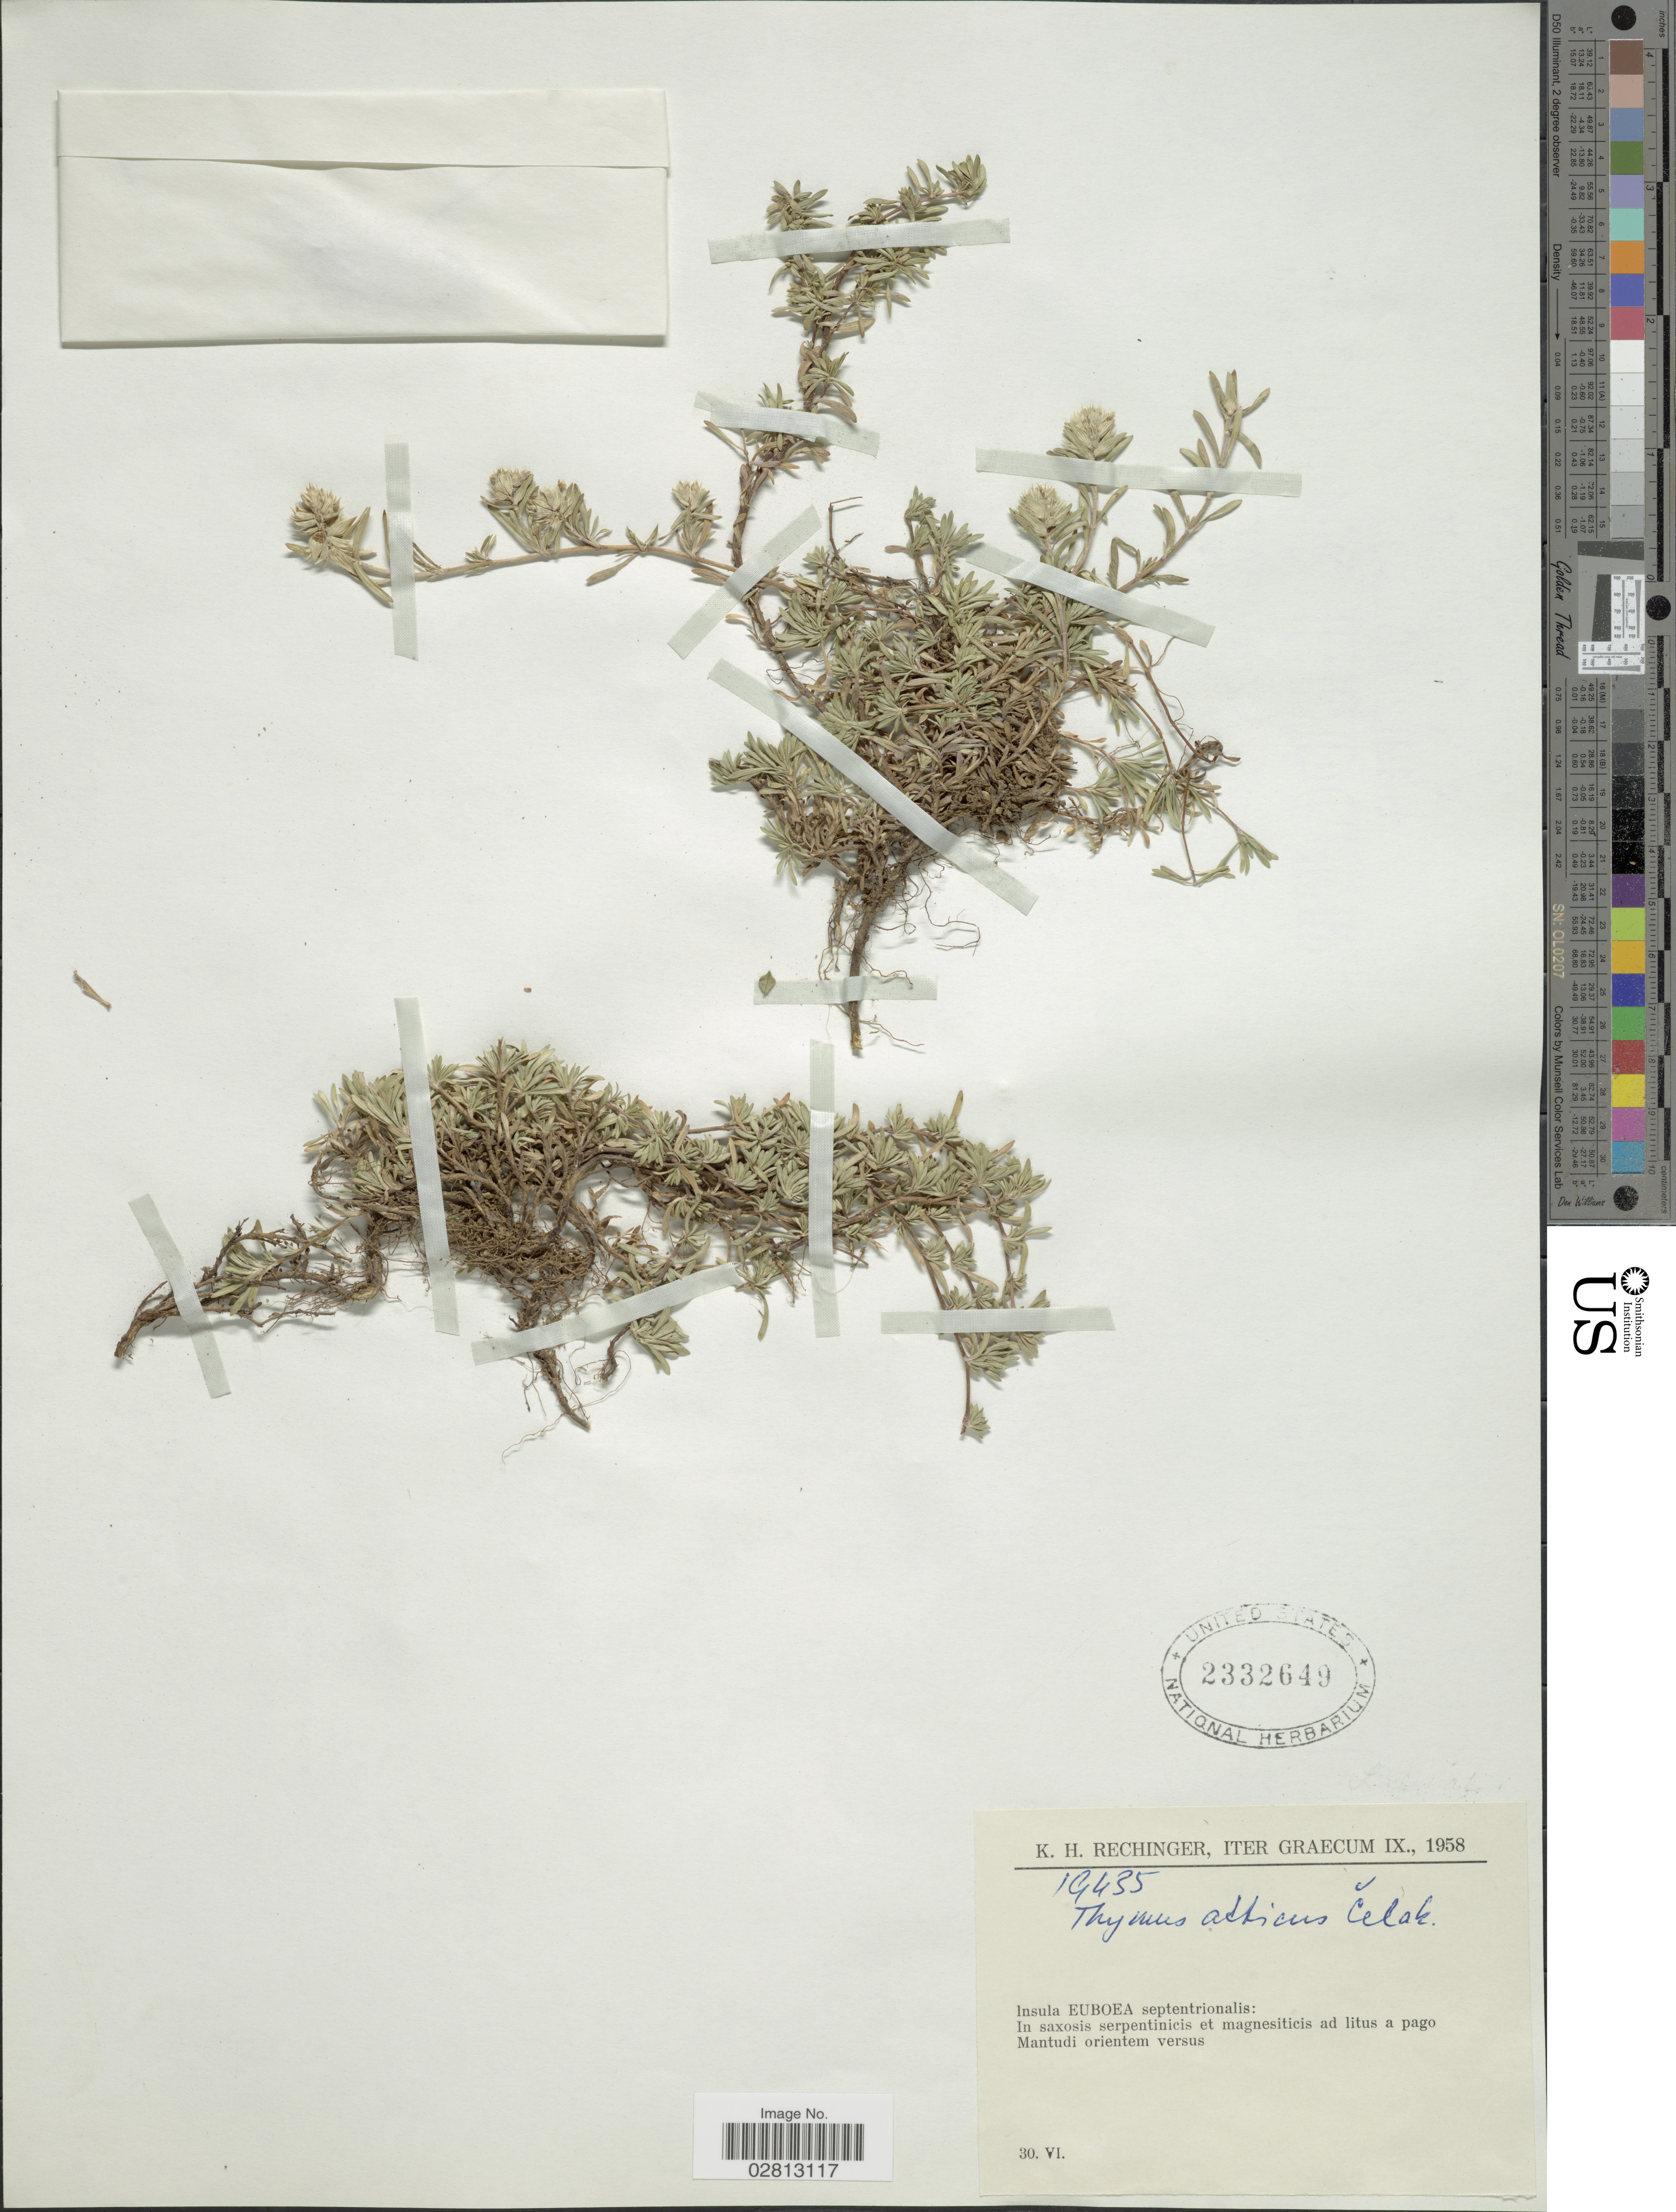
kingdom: Plantae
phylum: Tracheophyta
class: Magnoliopsida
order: Lamiales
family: Lamiaceae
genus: Thymus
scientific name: Thymus atticus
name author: Čelak.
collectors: K. H. Rechinger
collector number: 19435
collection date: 1958-06-30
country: Greece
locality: Insula Euboea septentrionalis, in saxosis serpentinicis et magnesiticis ad litus a pago Mantudi orientem versus.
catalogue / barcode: US 2332649